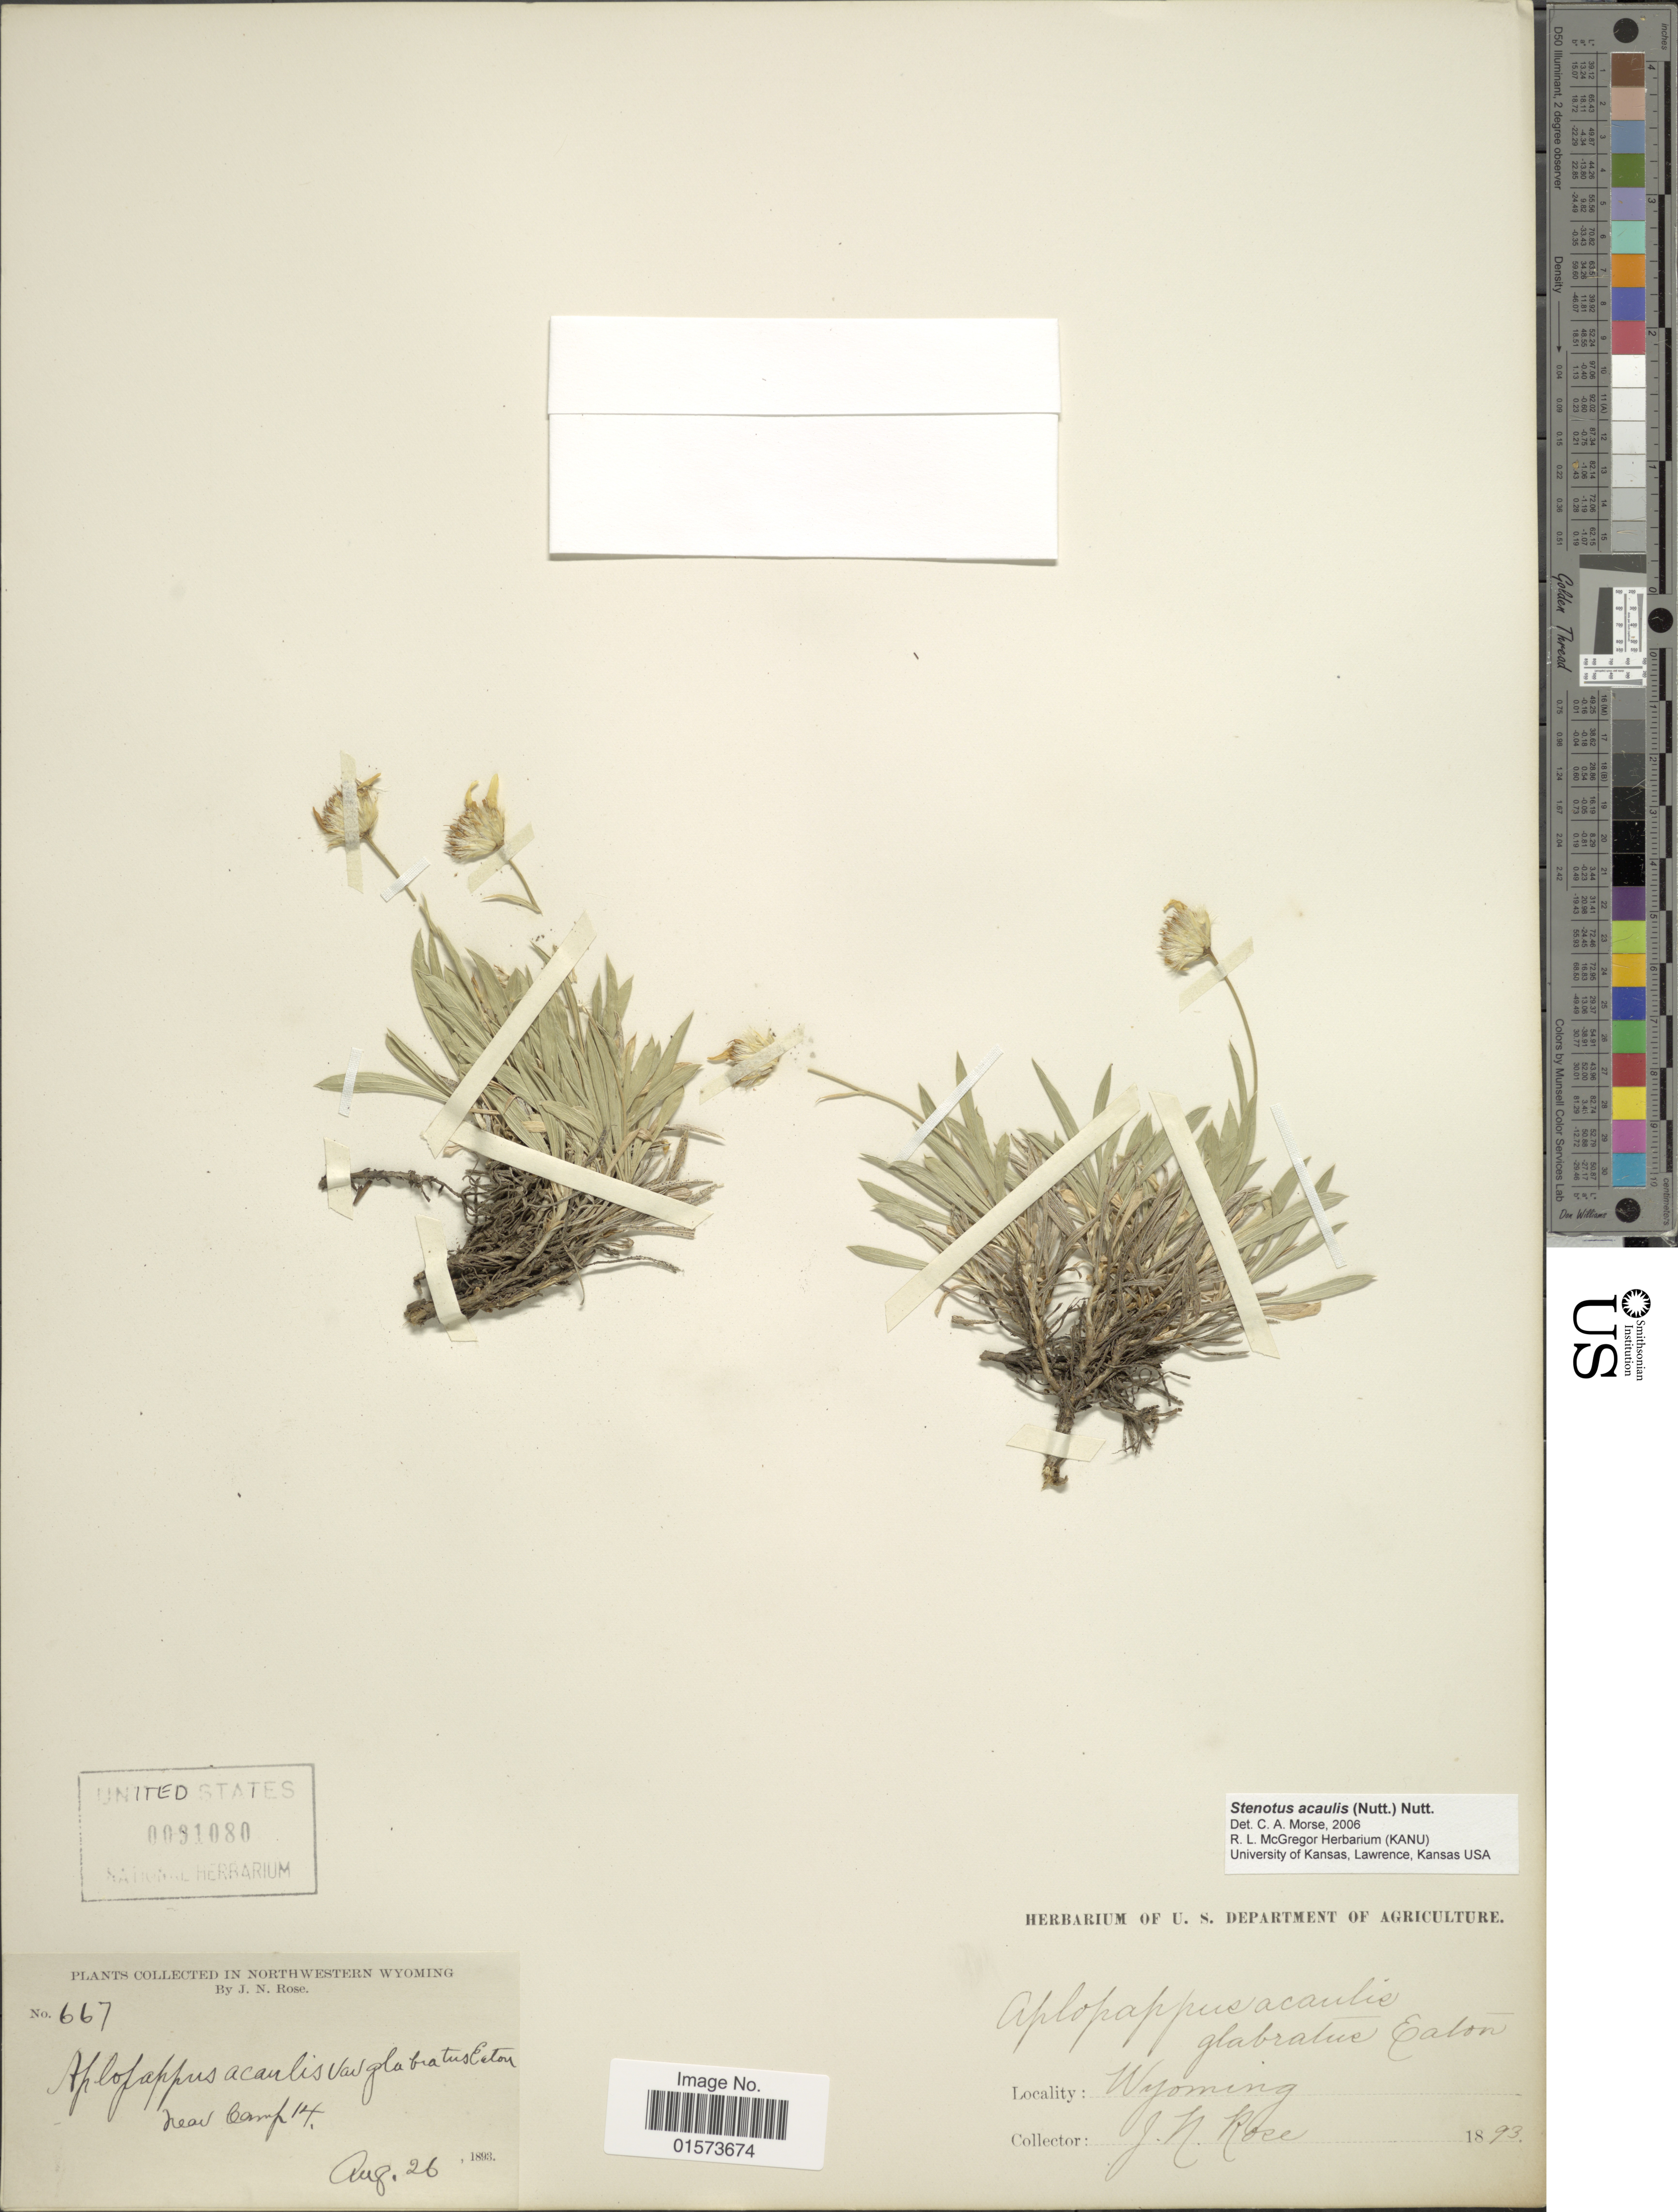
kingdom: Plantae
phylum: Tracheophyta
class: Magnoliopsida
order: Asterales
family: Asteraceae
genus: Stenotus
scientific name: Stenotus acaulis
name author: (Nutt.) Nutt.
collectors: J. N. Rose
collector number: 667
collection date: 1893-08-26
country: United States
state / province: Wyoming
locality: Northwestern Wyoming, near Camp 14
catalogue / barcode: US 91080